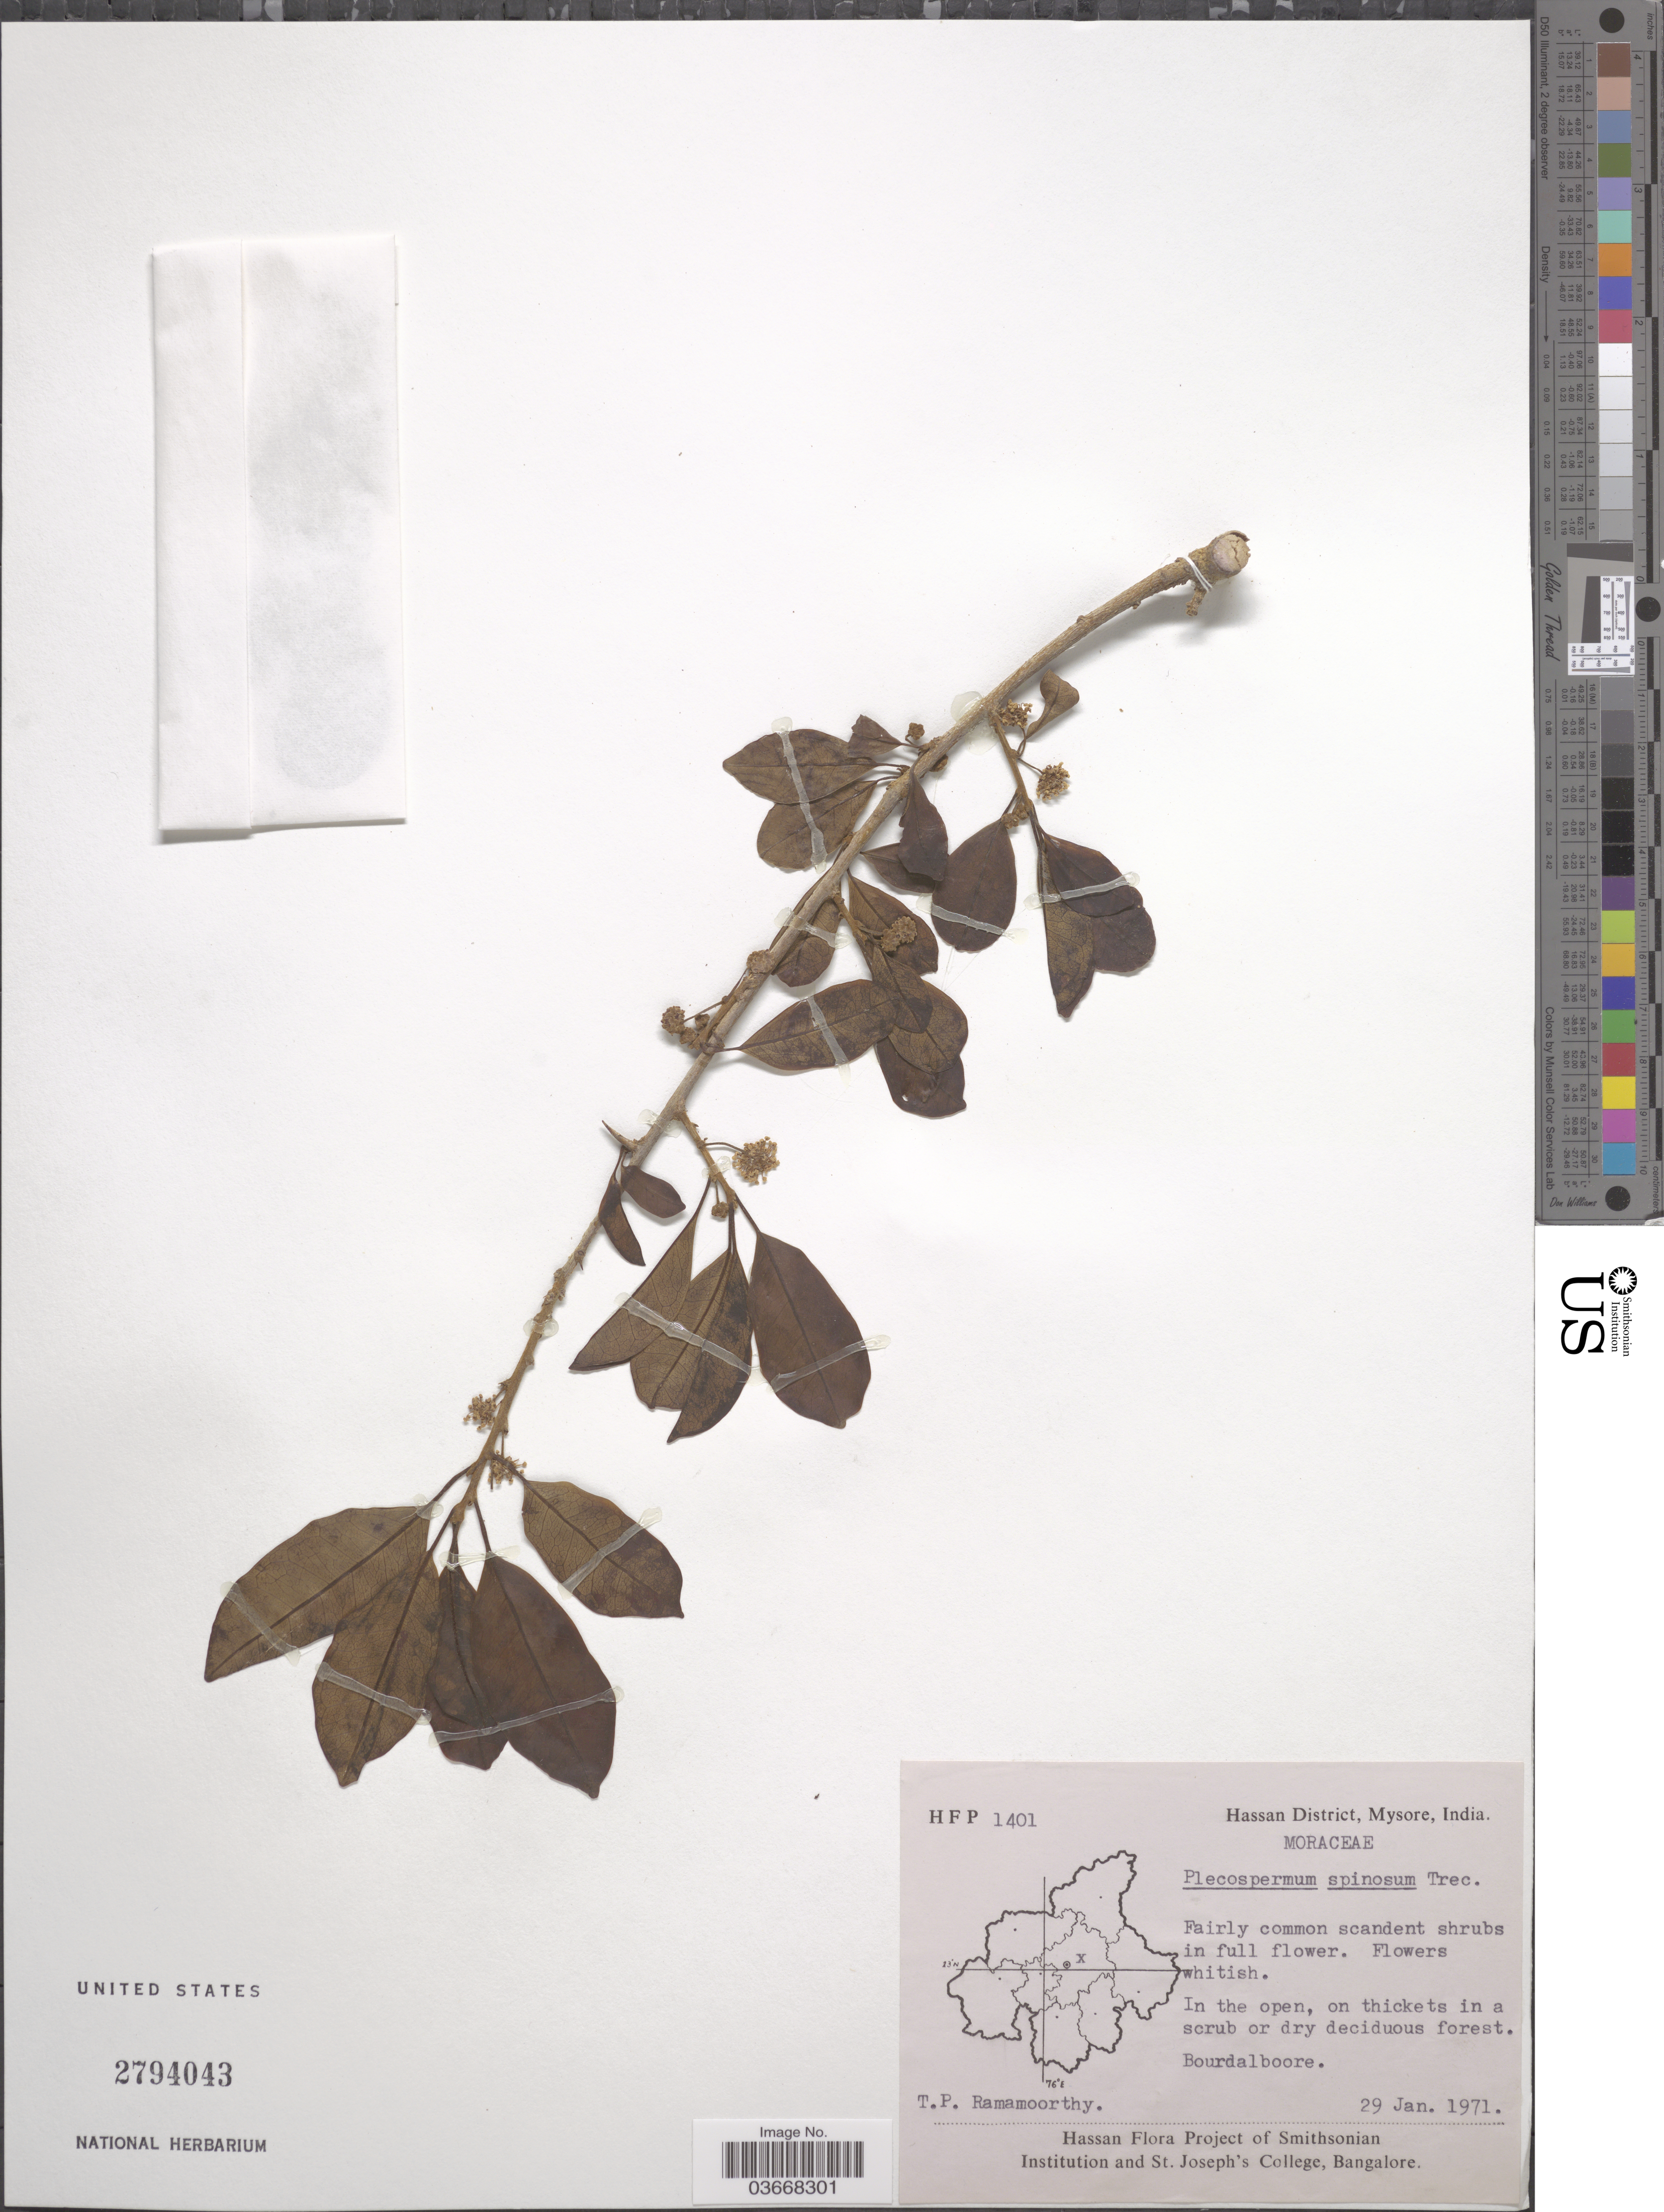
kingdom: Plantae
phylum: Tracheophyta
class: Magnoliopsida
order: Rosales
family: Moraceae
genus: Maclura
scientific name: Maclura spinosa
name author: (Willd.) C.C. Berg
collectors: T. P. Ramamoorthy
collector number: HFP1401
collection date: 1971-01-29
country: India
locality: Hassan District, Mysore. Bourdalboore.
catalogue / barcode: US 2794043